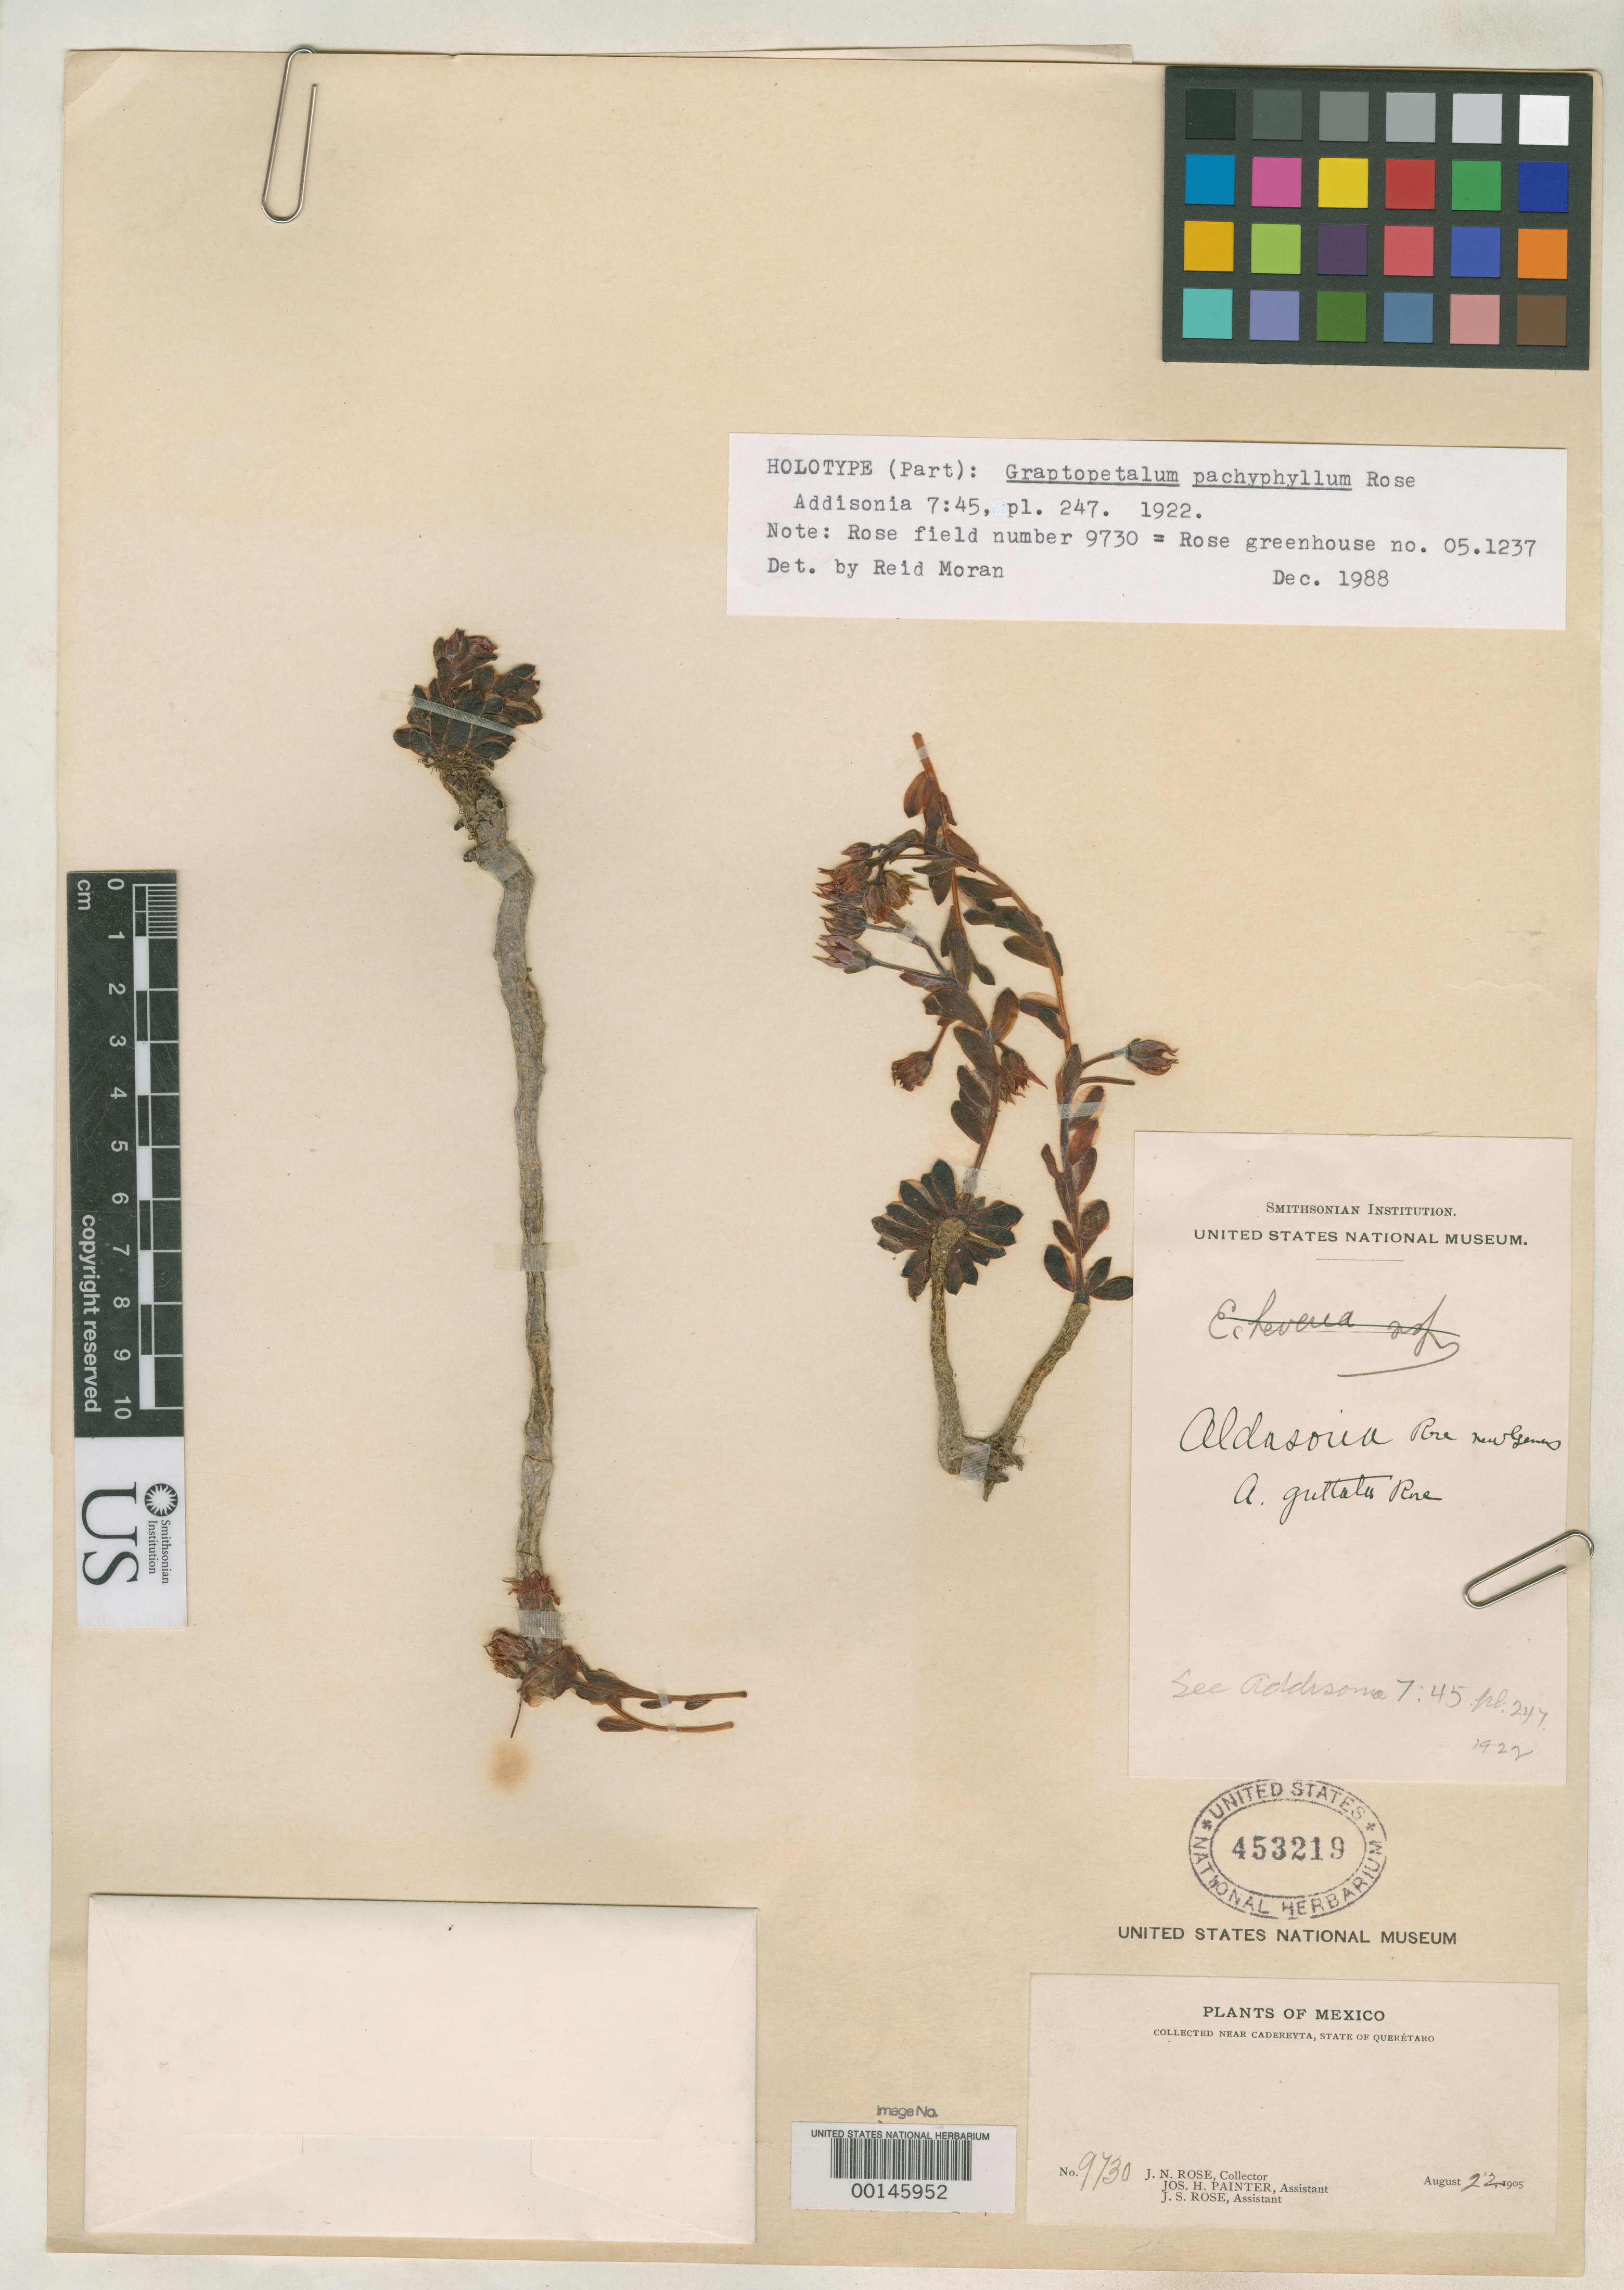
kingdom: Plantae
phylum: Tracheophyta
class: Magnoliopsida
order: Saxifragales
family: Crassulaceae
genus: Graptopetalum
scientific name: Graptopetalum pachyphyllum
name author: Rose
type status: Type Collection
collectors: J. N. Rose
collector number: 9730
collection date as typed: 22 Aug 1905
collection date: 1905-08-22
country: Mexico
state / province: Querétaro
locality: Near Cadereyta.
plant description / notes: No type designated and protologue indicates illustration and description, in part, were made from cultivated material. This sheet (USNH 453219) annotated by R. Moran (1988) as "HOLOTYPE (Part)" but probably a syntype.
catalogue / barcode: US 453219